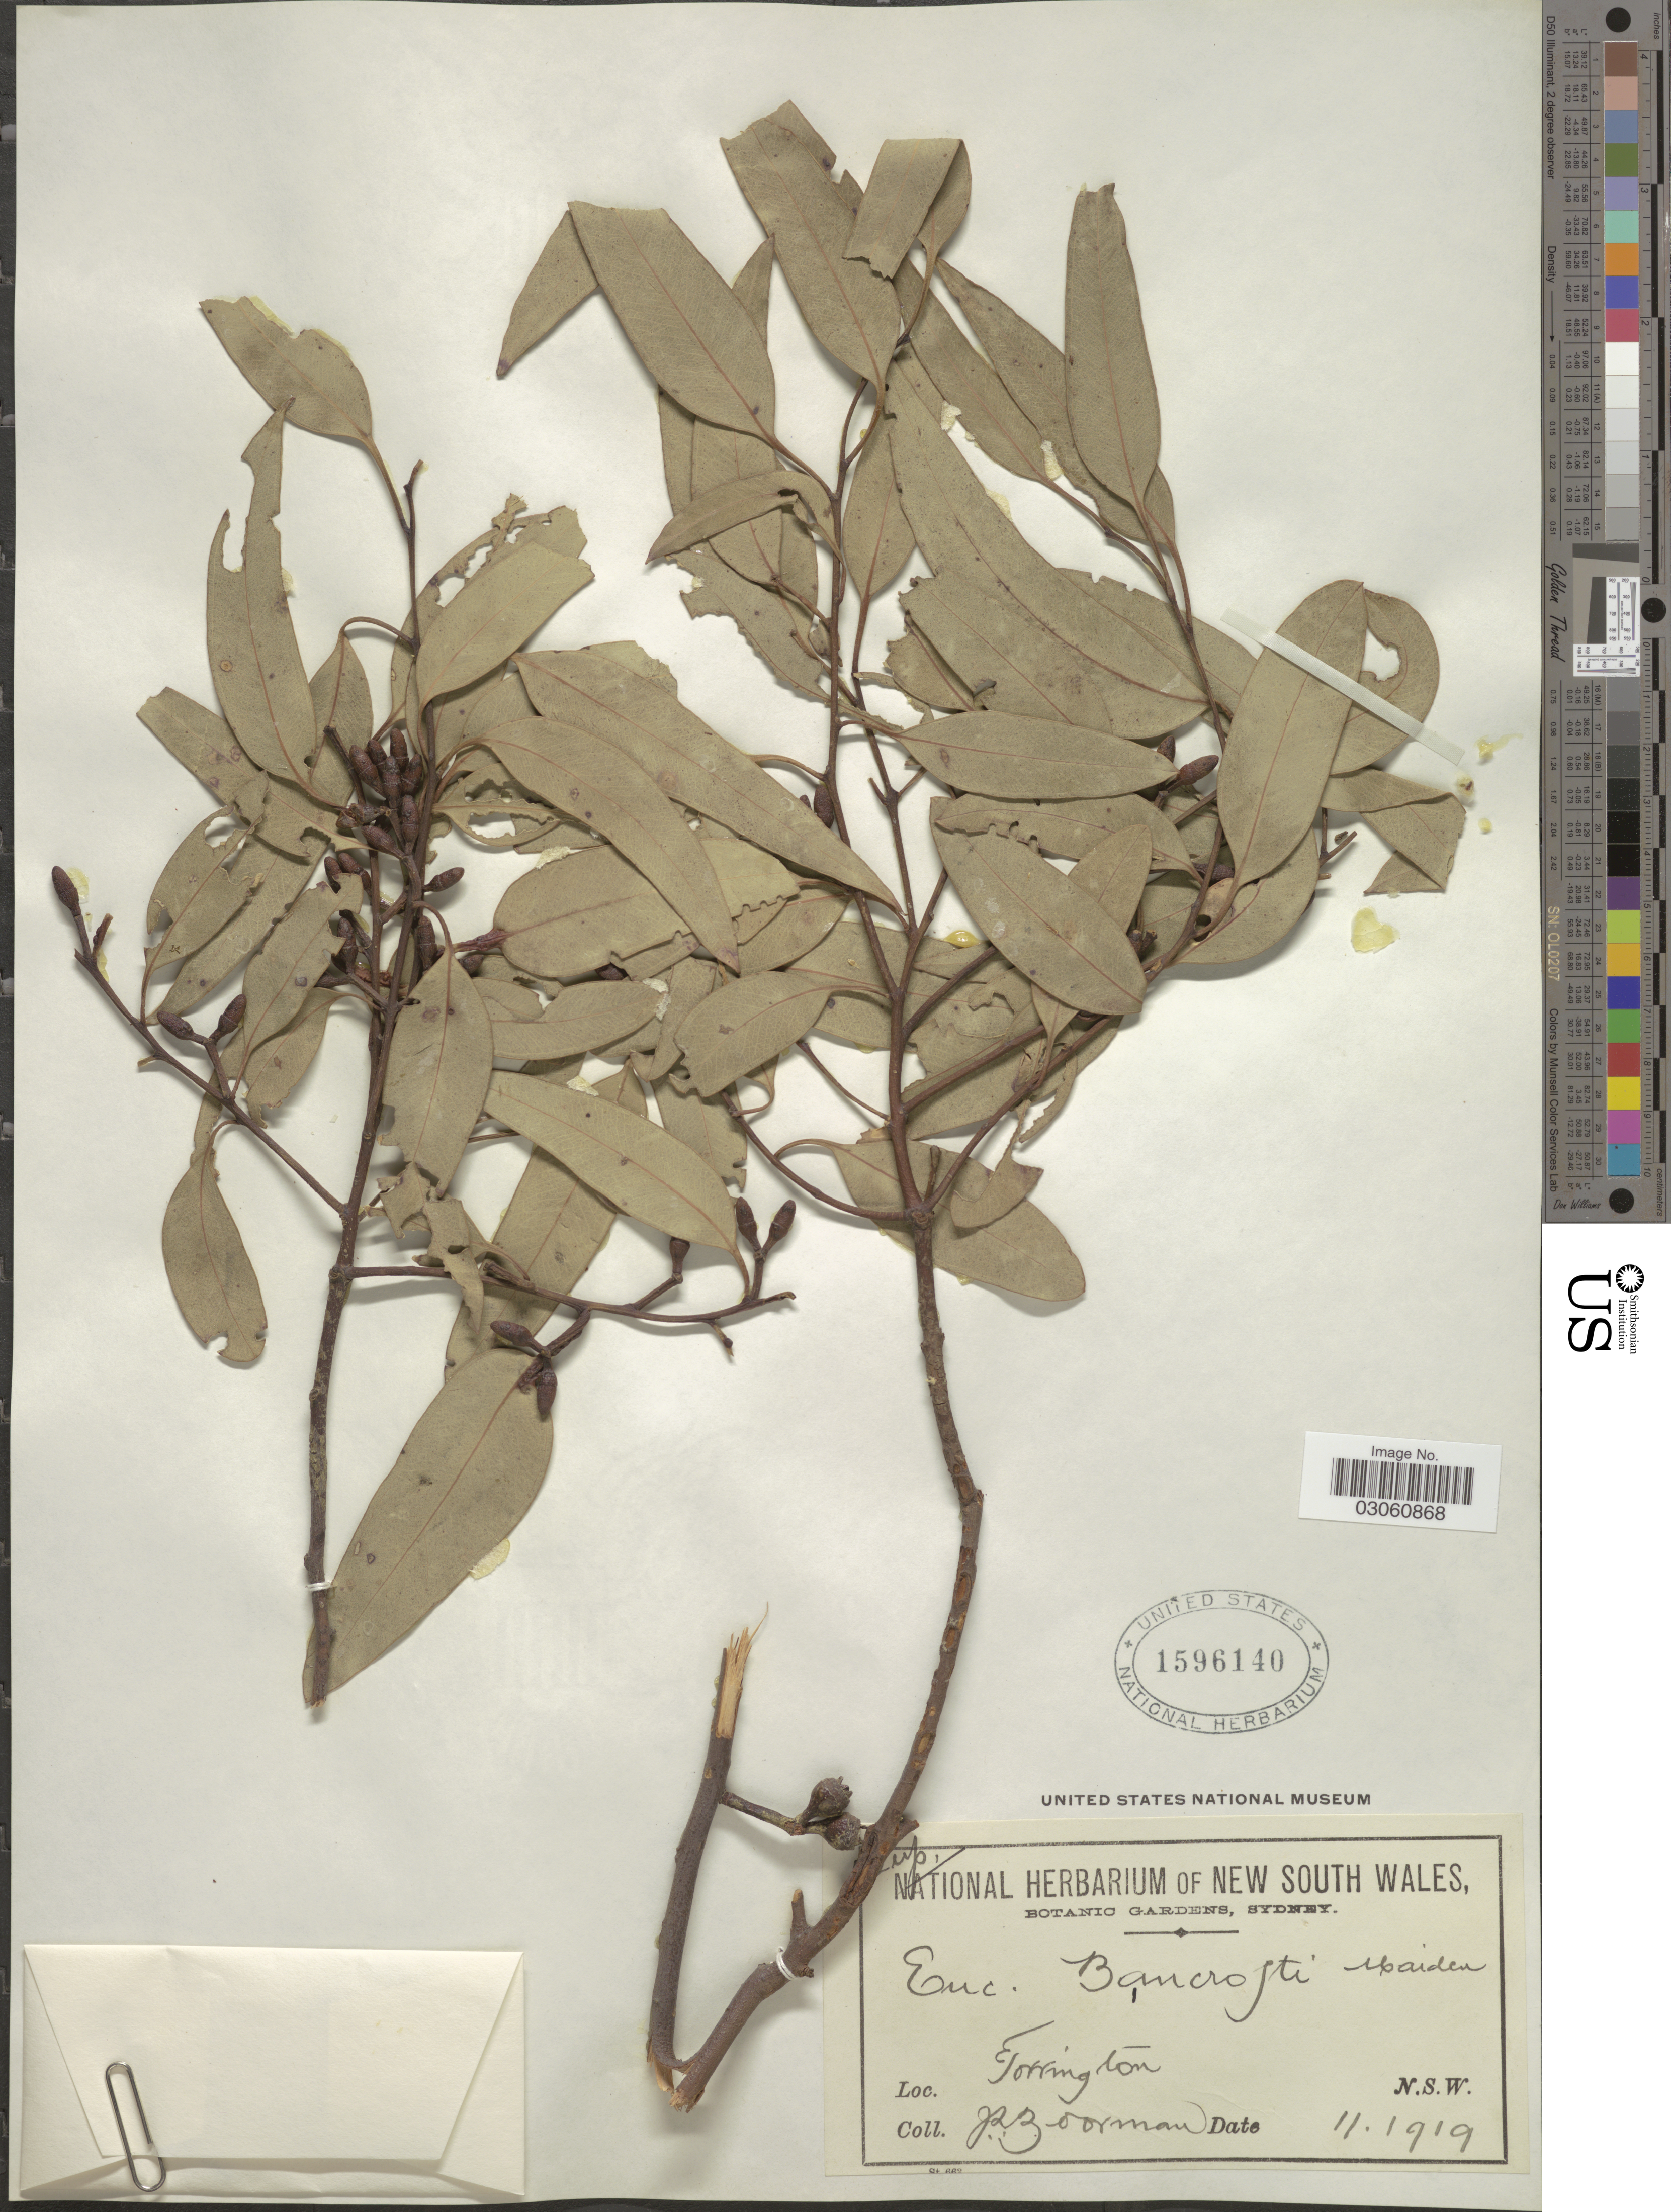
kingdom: Plantae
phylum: Tracheophyta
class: Magnoliopsida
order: Myrtales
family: Myrtaceae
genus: Eucalyptus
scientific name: Eucalyptus bancroftii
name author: (Maiden) Maiden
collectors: J. Boorman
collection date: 1919-11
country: Australia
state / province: New South Wales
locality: Torrington.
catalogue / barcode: US 1596140